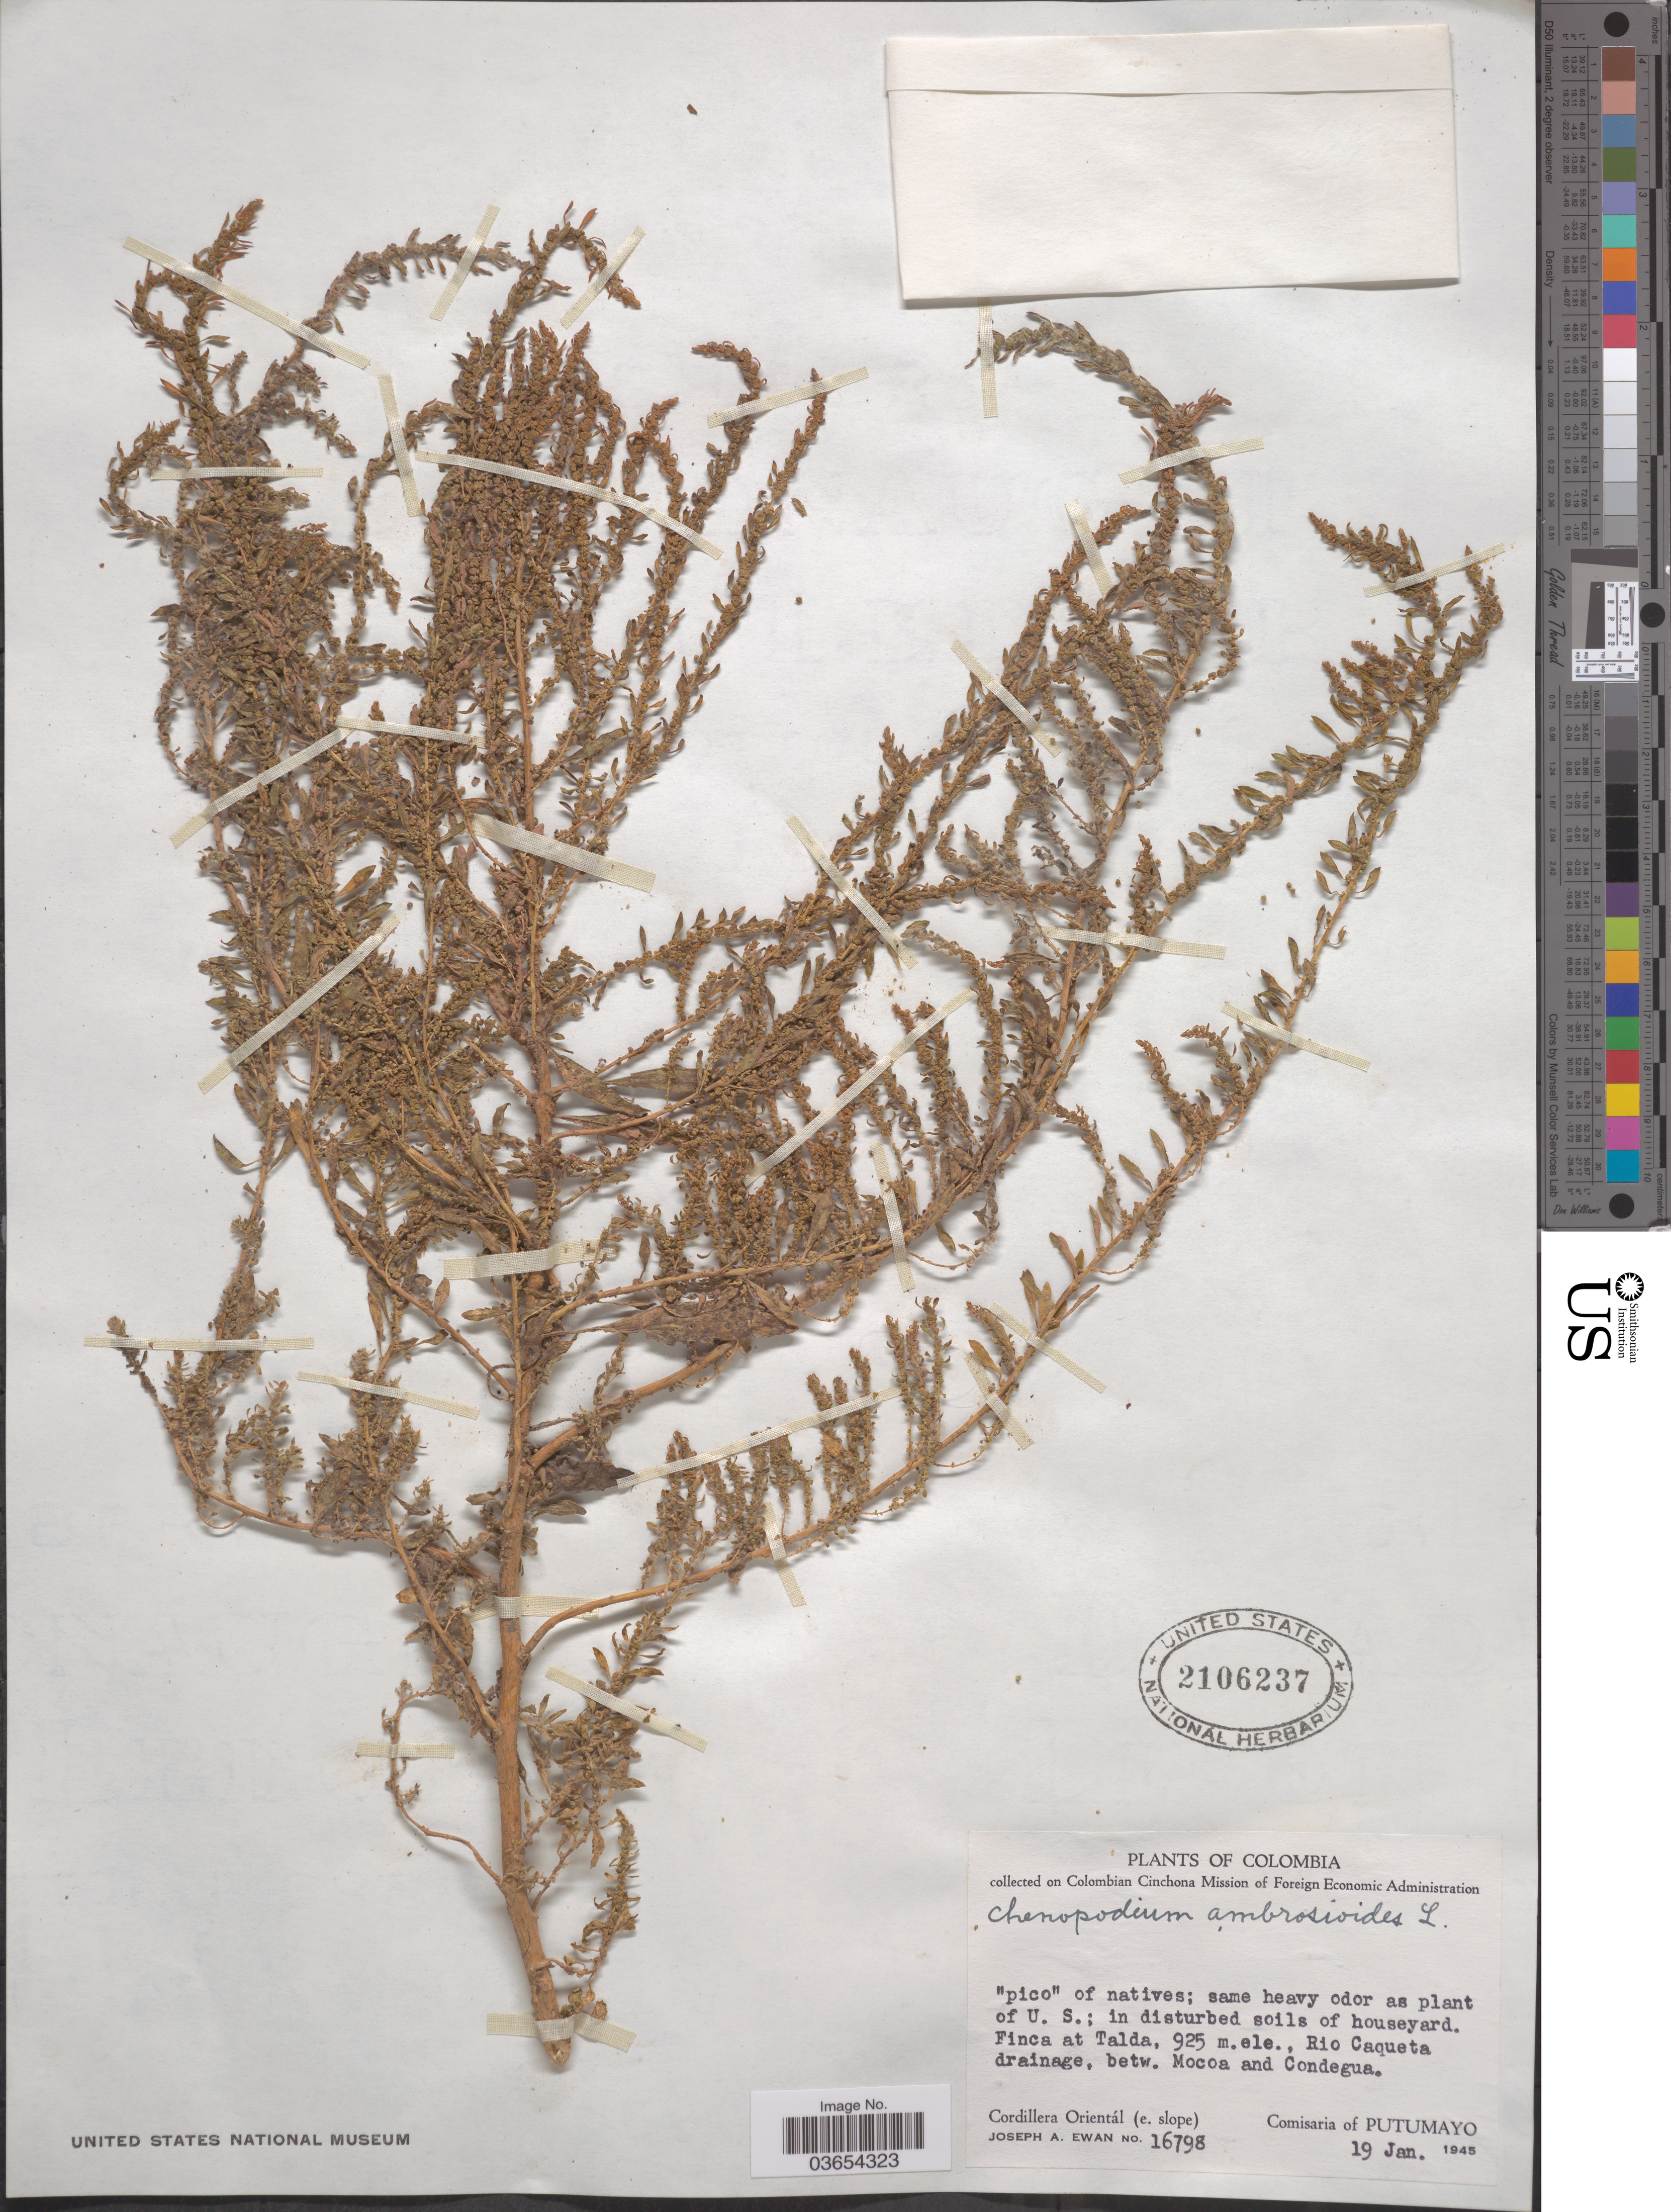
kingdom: Plantae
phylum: Tracheophyta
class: Magnoliopsida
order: Caryophyllales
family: Amaranthaceae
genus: Chenopodium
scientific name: Chenopodium ambrosioides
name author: L.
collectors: J. A. Ewan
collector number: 16798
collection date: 1945-01-19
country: Colombia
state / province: Putumayo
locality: Finca at Talda, Rio Caqueta drainage, betw. Mocoa and Condegua. Cordillera Orientál (e. slope). Comisaria of Putumayo.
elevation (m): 925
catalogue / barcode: US 2106237